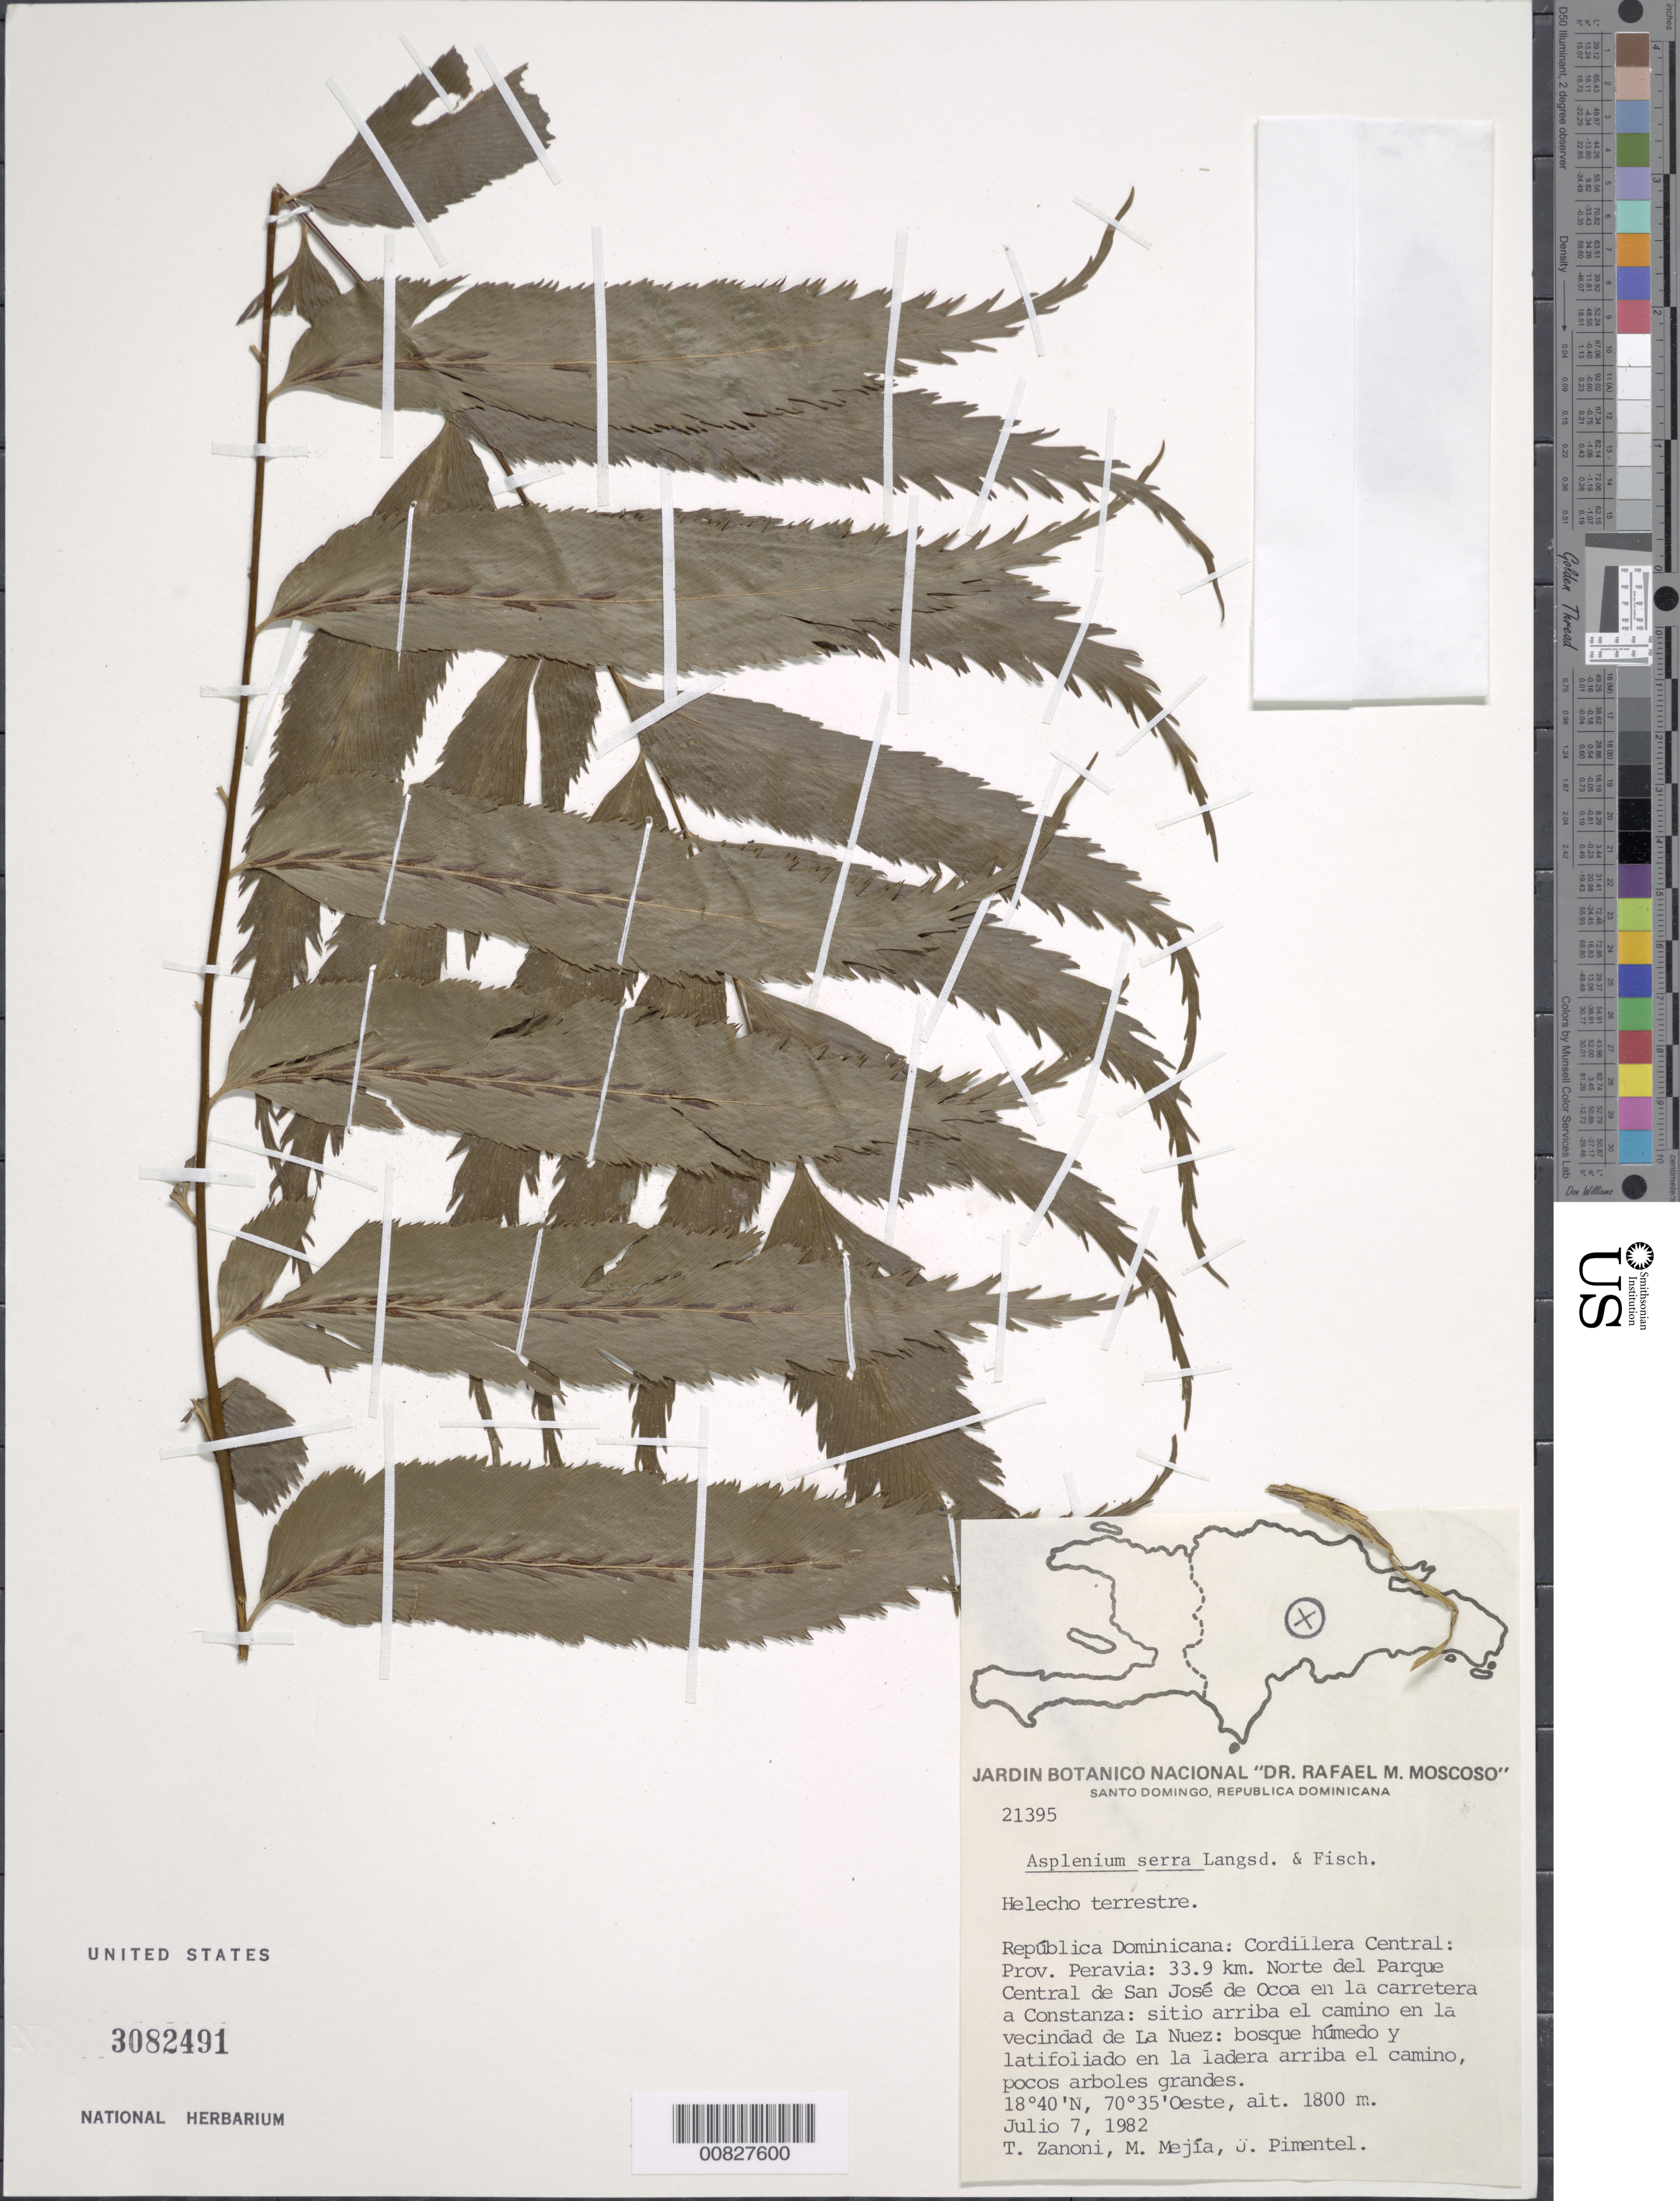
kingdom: Plantae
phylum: Tracheophyta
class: Polypodiopsida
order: Polypodiales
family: Aspleniaceae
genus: Asplenium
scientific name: Asplenium serra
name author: Langsd. & Fisch.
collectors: T. A. Zanoni, M. Mejia & J. Pimentel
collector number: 21395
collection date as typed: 07 Jul 1982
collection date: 1982-07-07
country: Dominican Republic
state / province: Peravia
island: Hispaniola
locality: Cordillera Central, 33.9 km N del Parque Central de San José de Ocoa, carretera a Constanza, vecinidad de La Nuez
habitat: Bosque húmedo y lataifoliado en la ladera arriba el camino, pocos arboles grandes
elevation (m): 1800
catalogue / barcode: US 3082491